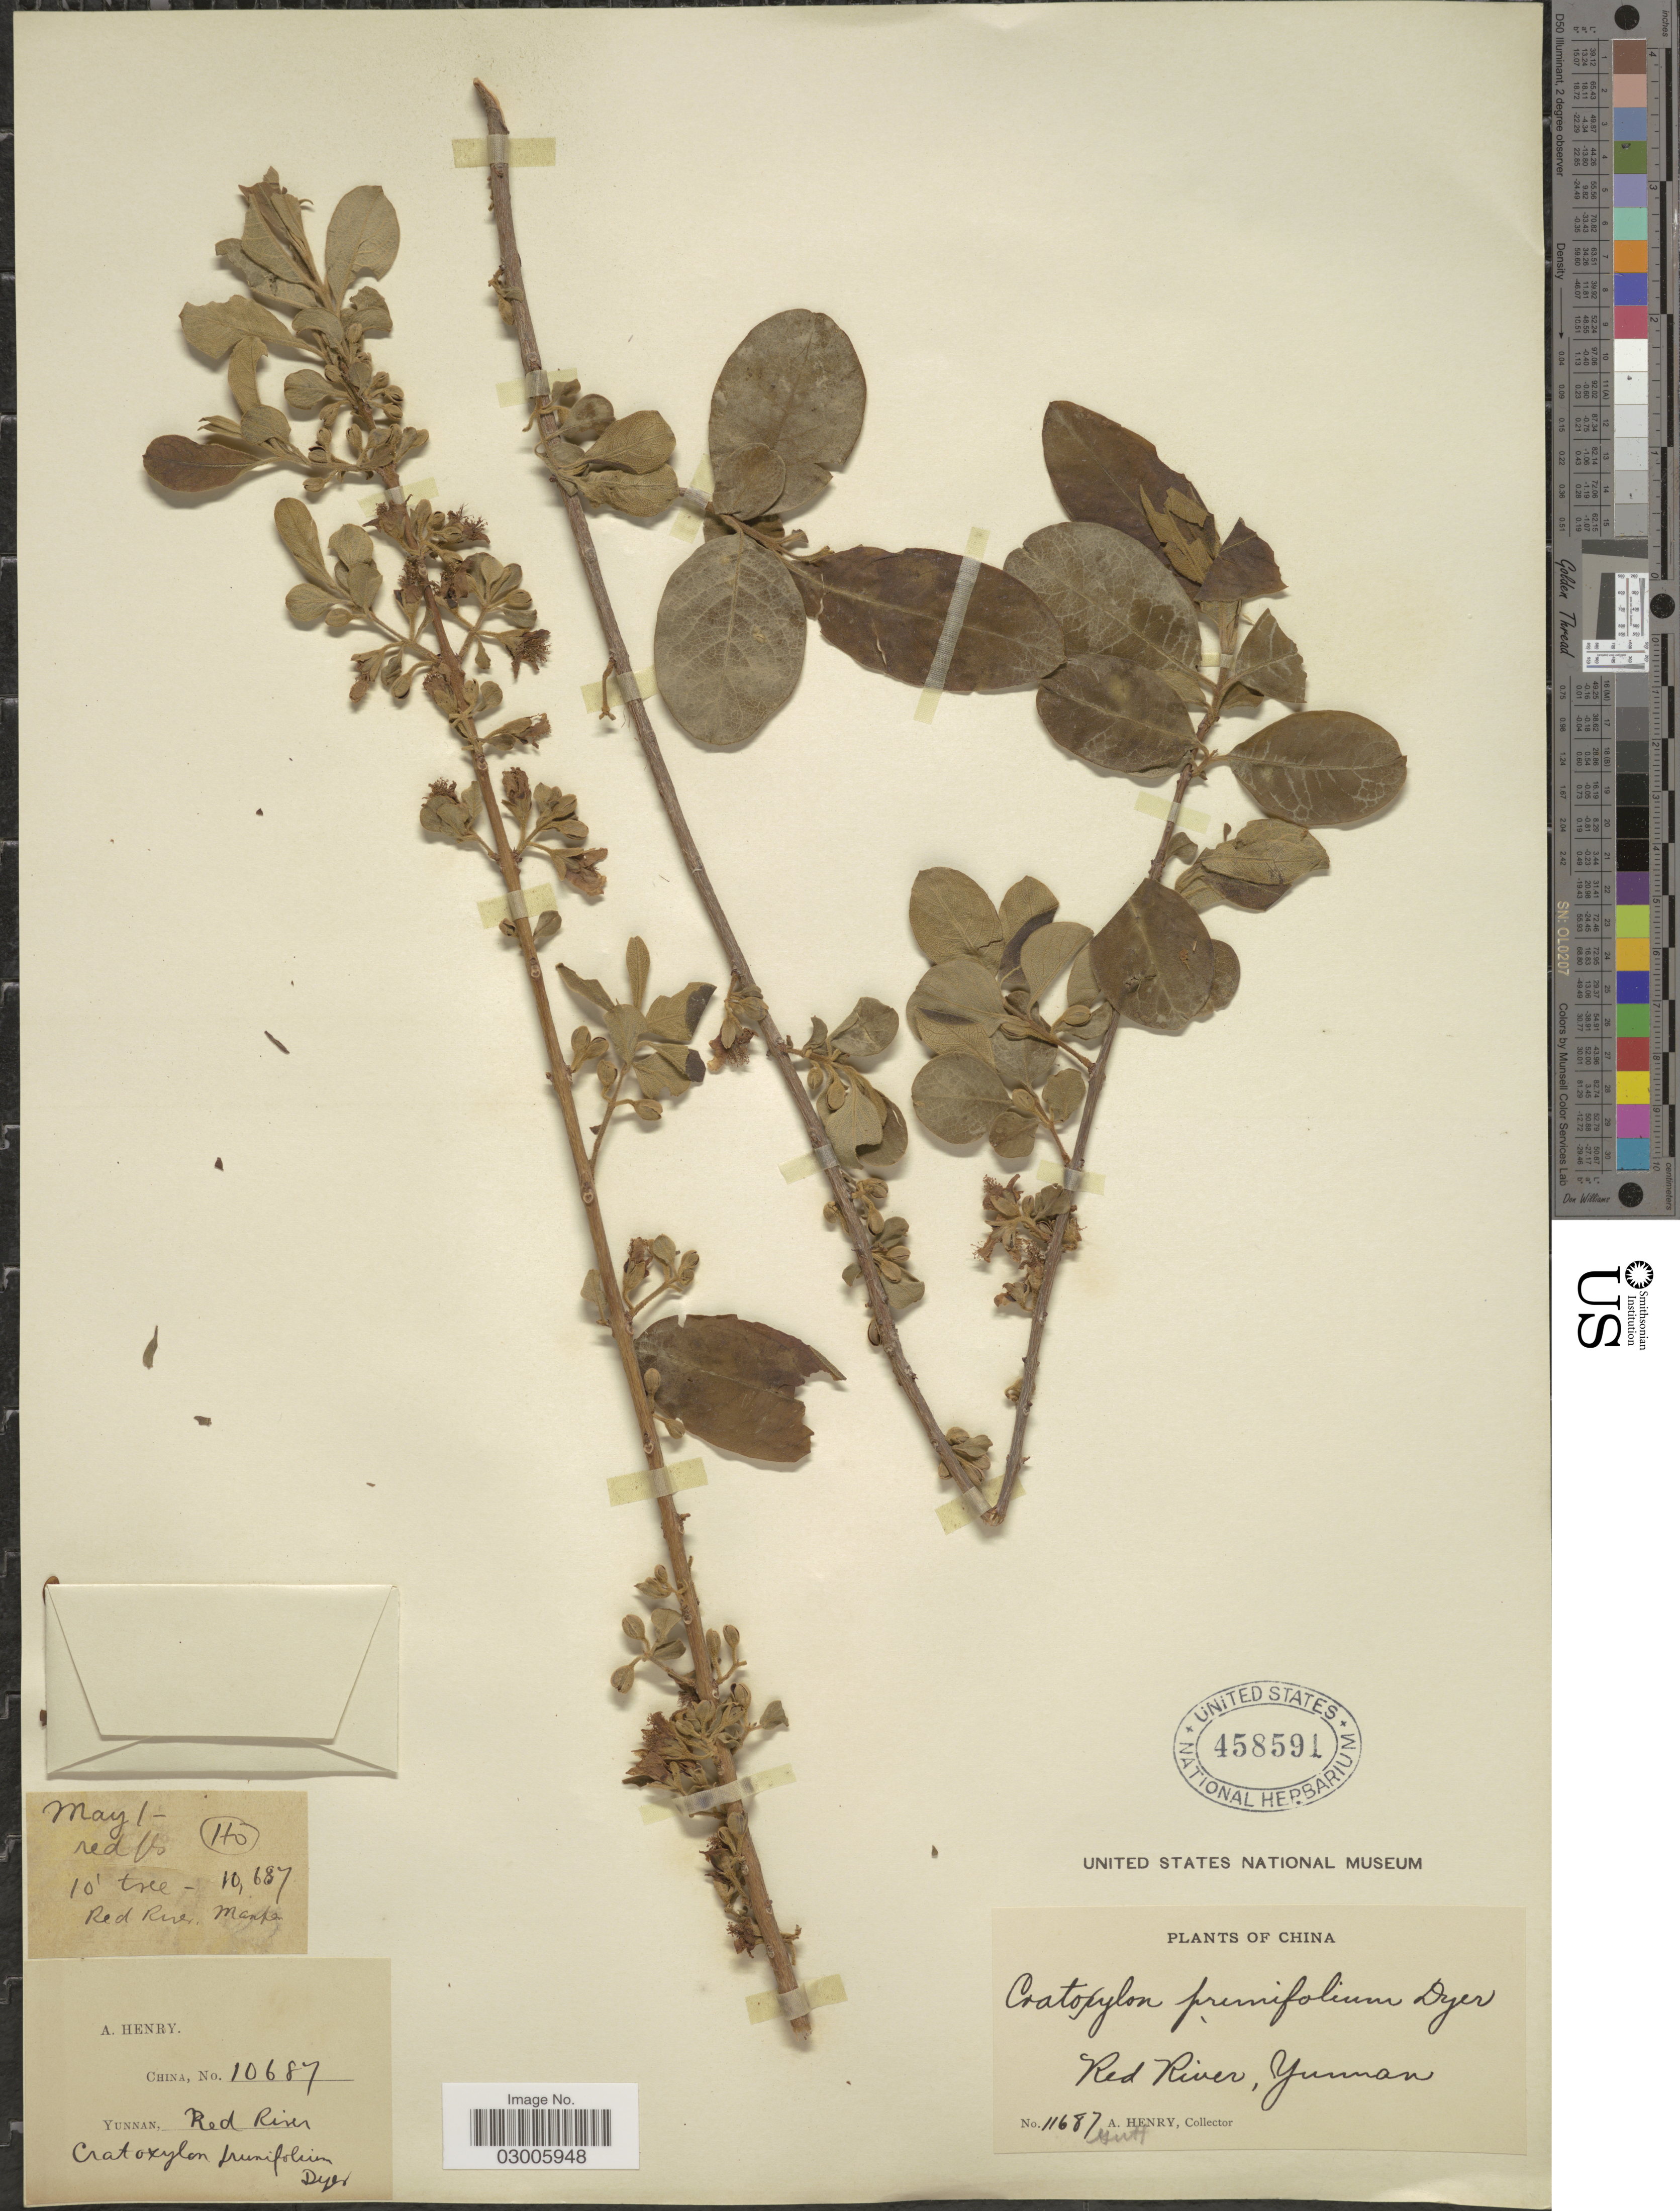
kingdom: Plantae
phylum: Tracheophyta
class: Magnoliopsida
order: Malpighiales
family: Hypericaceae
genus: Cratoxylum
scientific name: Cratoxylum pruniflorum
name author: (Kurz) Kurz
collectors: A. Henry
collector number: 10687/11687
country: China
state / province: Yunnan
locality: Red River, Yunnan.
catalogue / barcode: US 458591